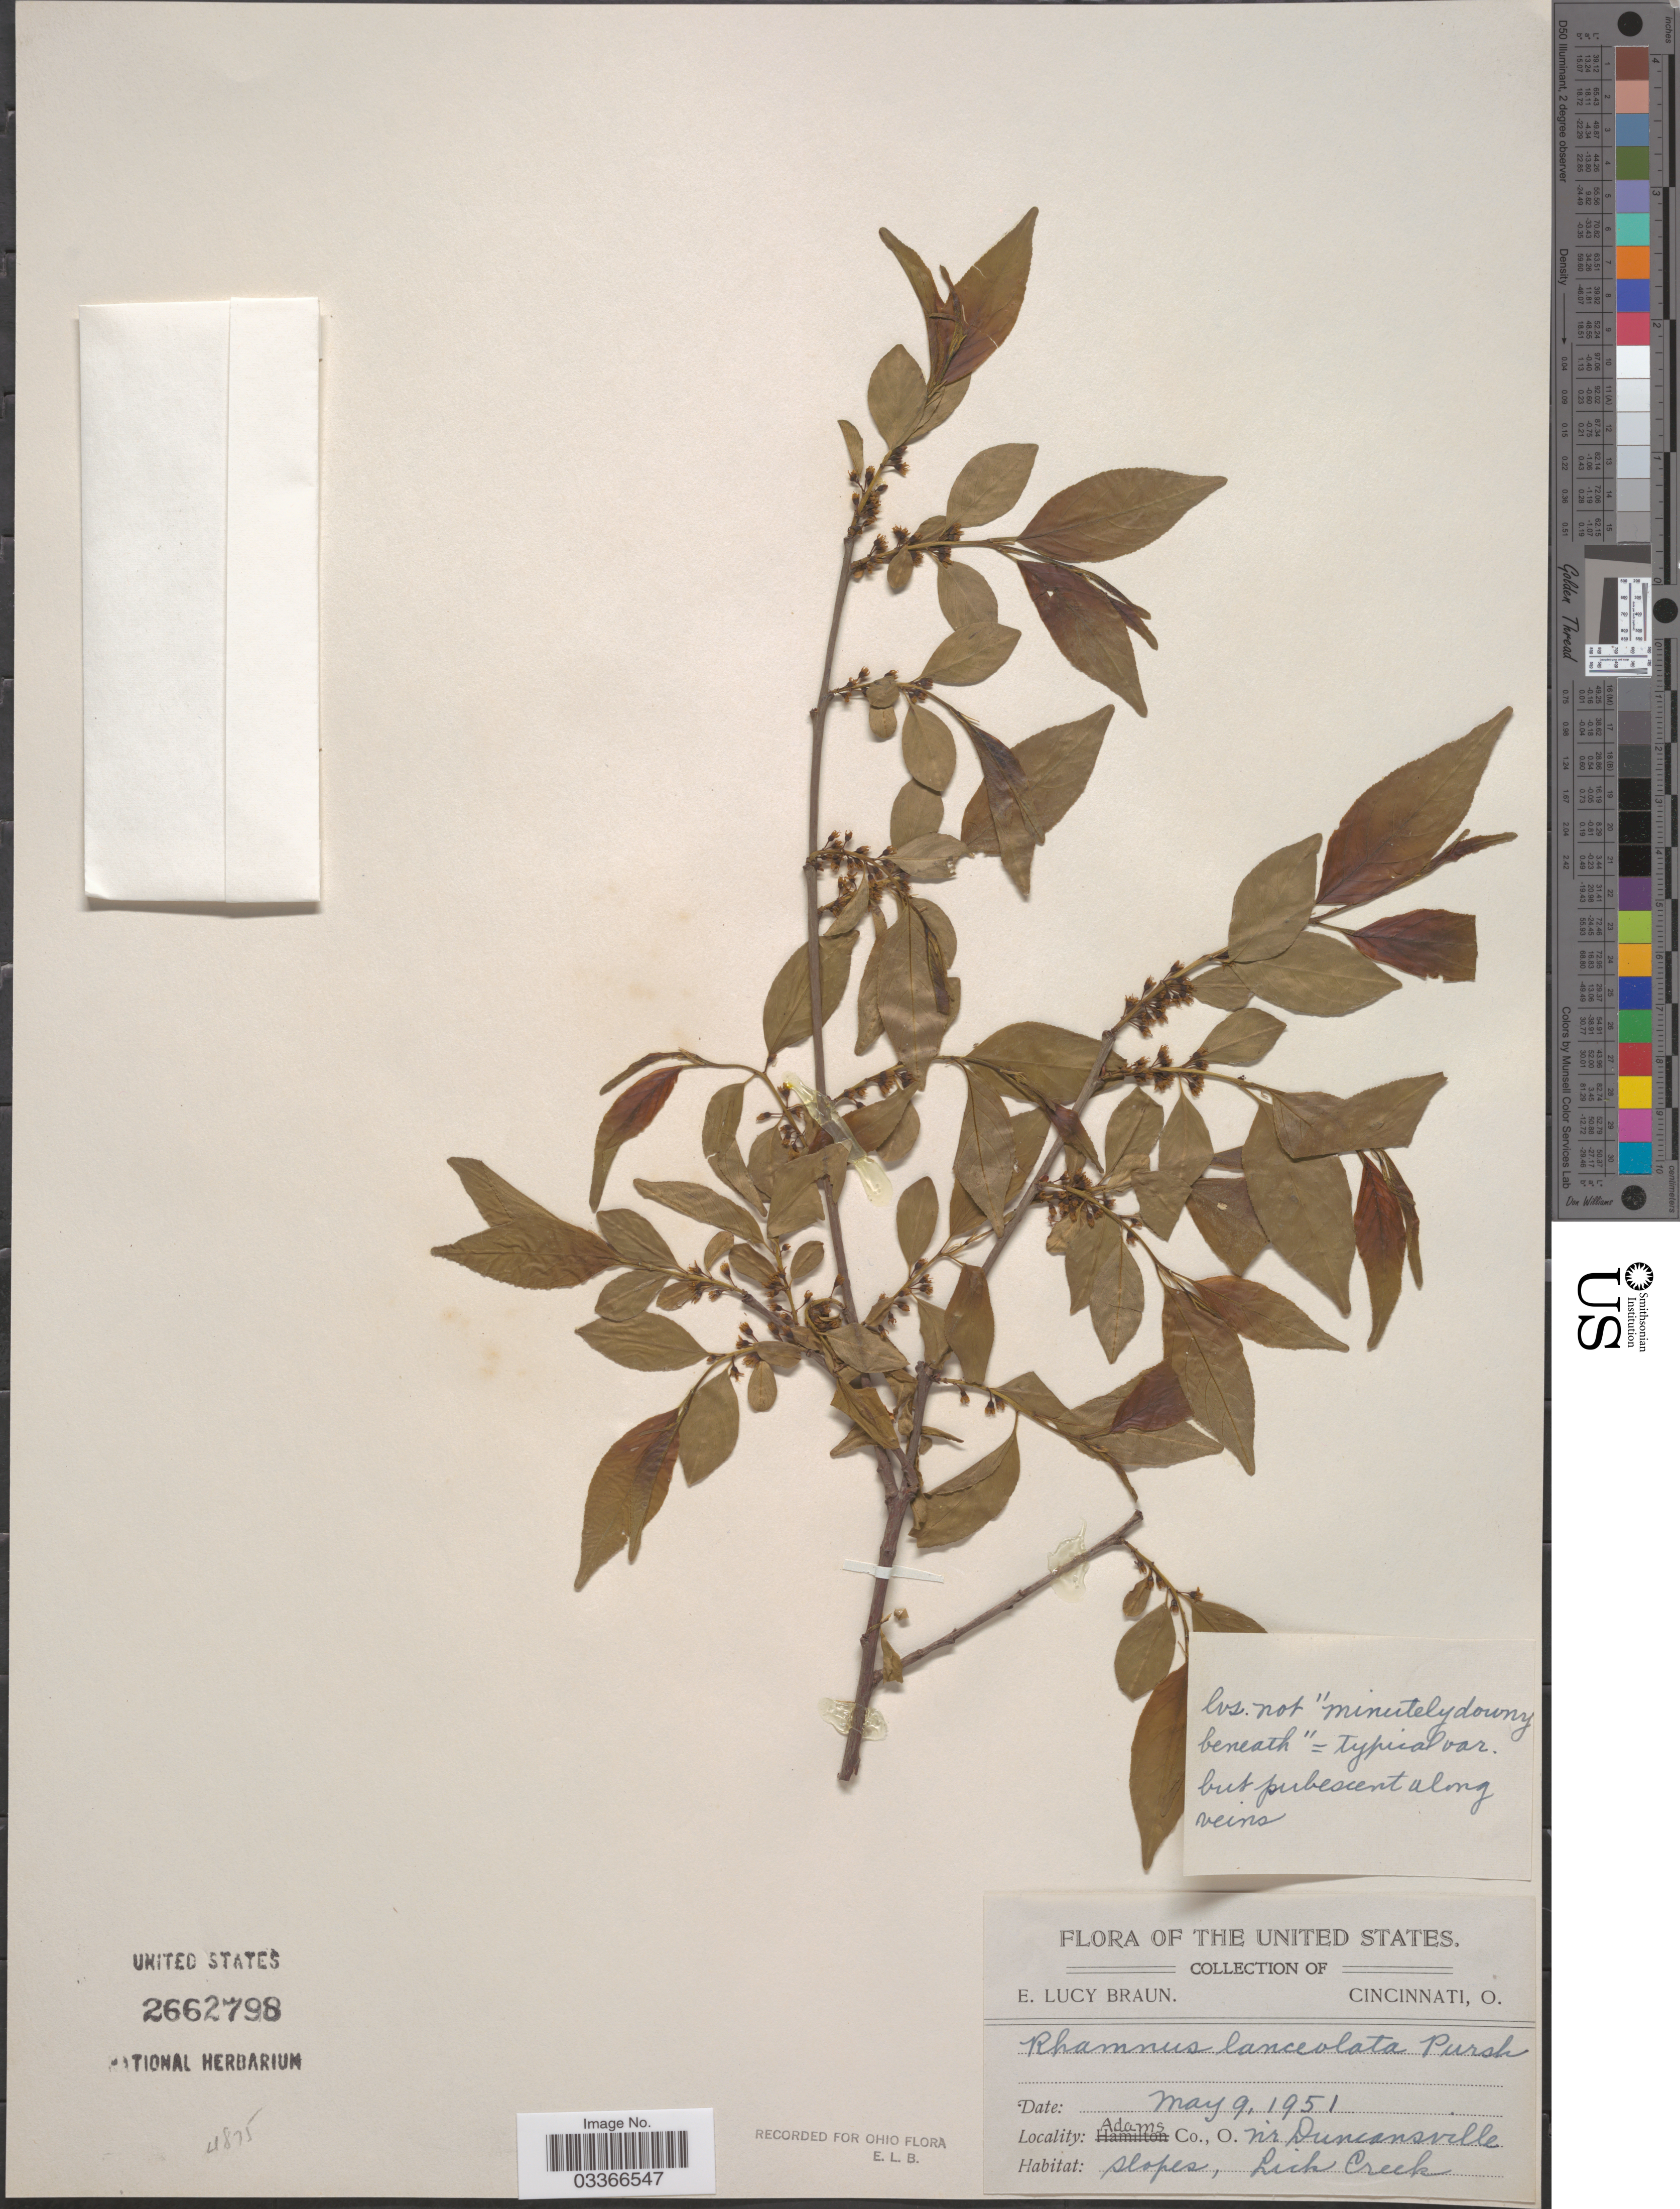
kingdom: Plantae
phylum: Tracheophyta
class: Magnoliopsida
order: Rosales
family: Rhamnaceae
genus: Rhamnus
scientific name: Rhamnus lanceolata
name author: Pursh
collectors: E. L. Braun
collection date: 1951-05-09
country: United States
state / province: Ohio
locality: Adams Co. N'r Duncansville. Slopes, Lick Creek.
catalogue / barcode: US 2662798